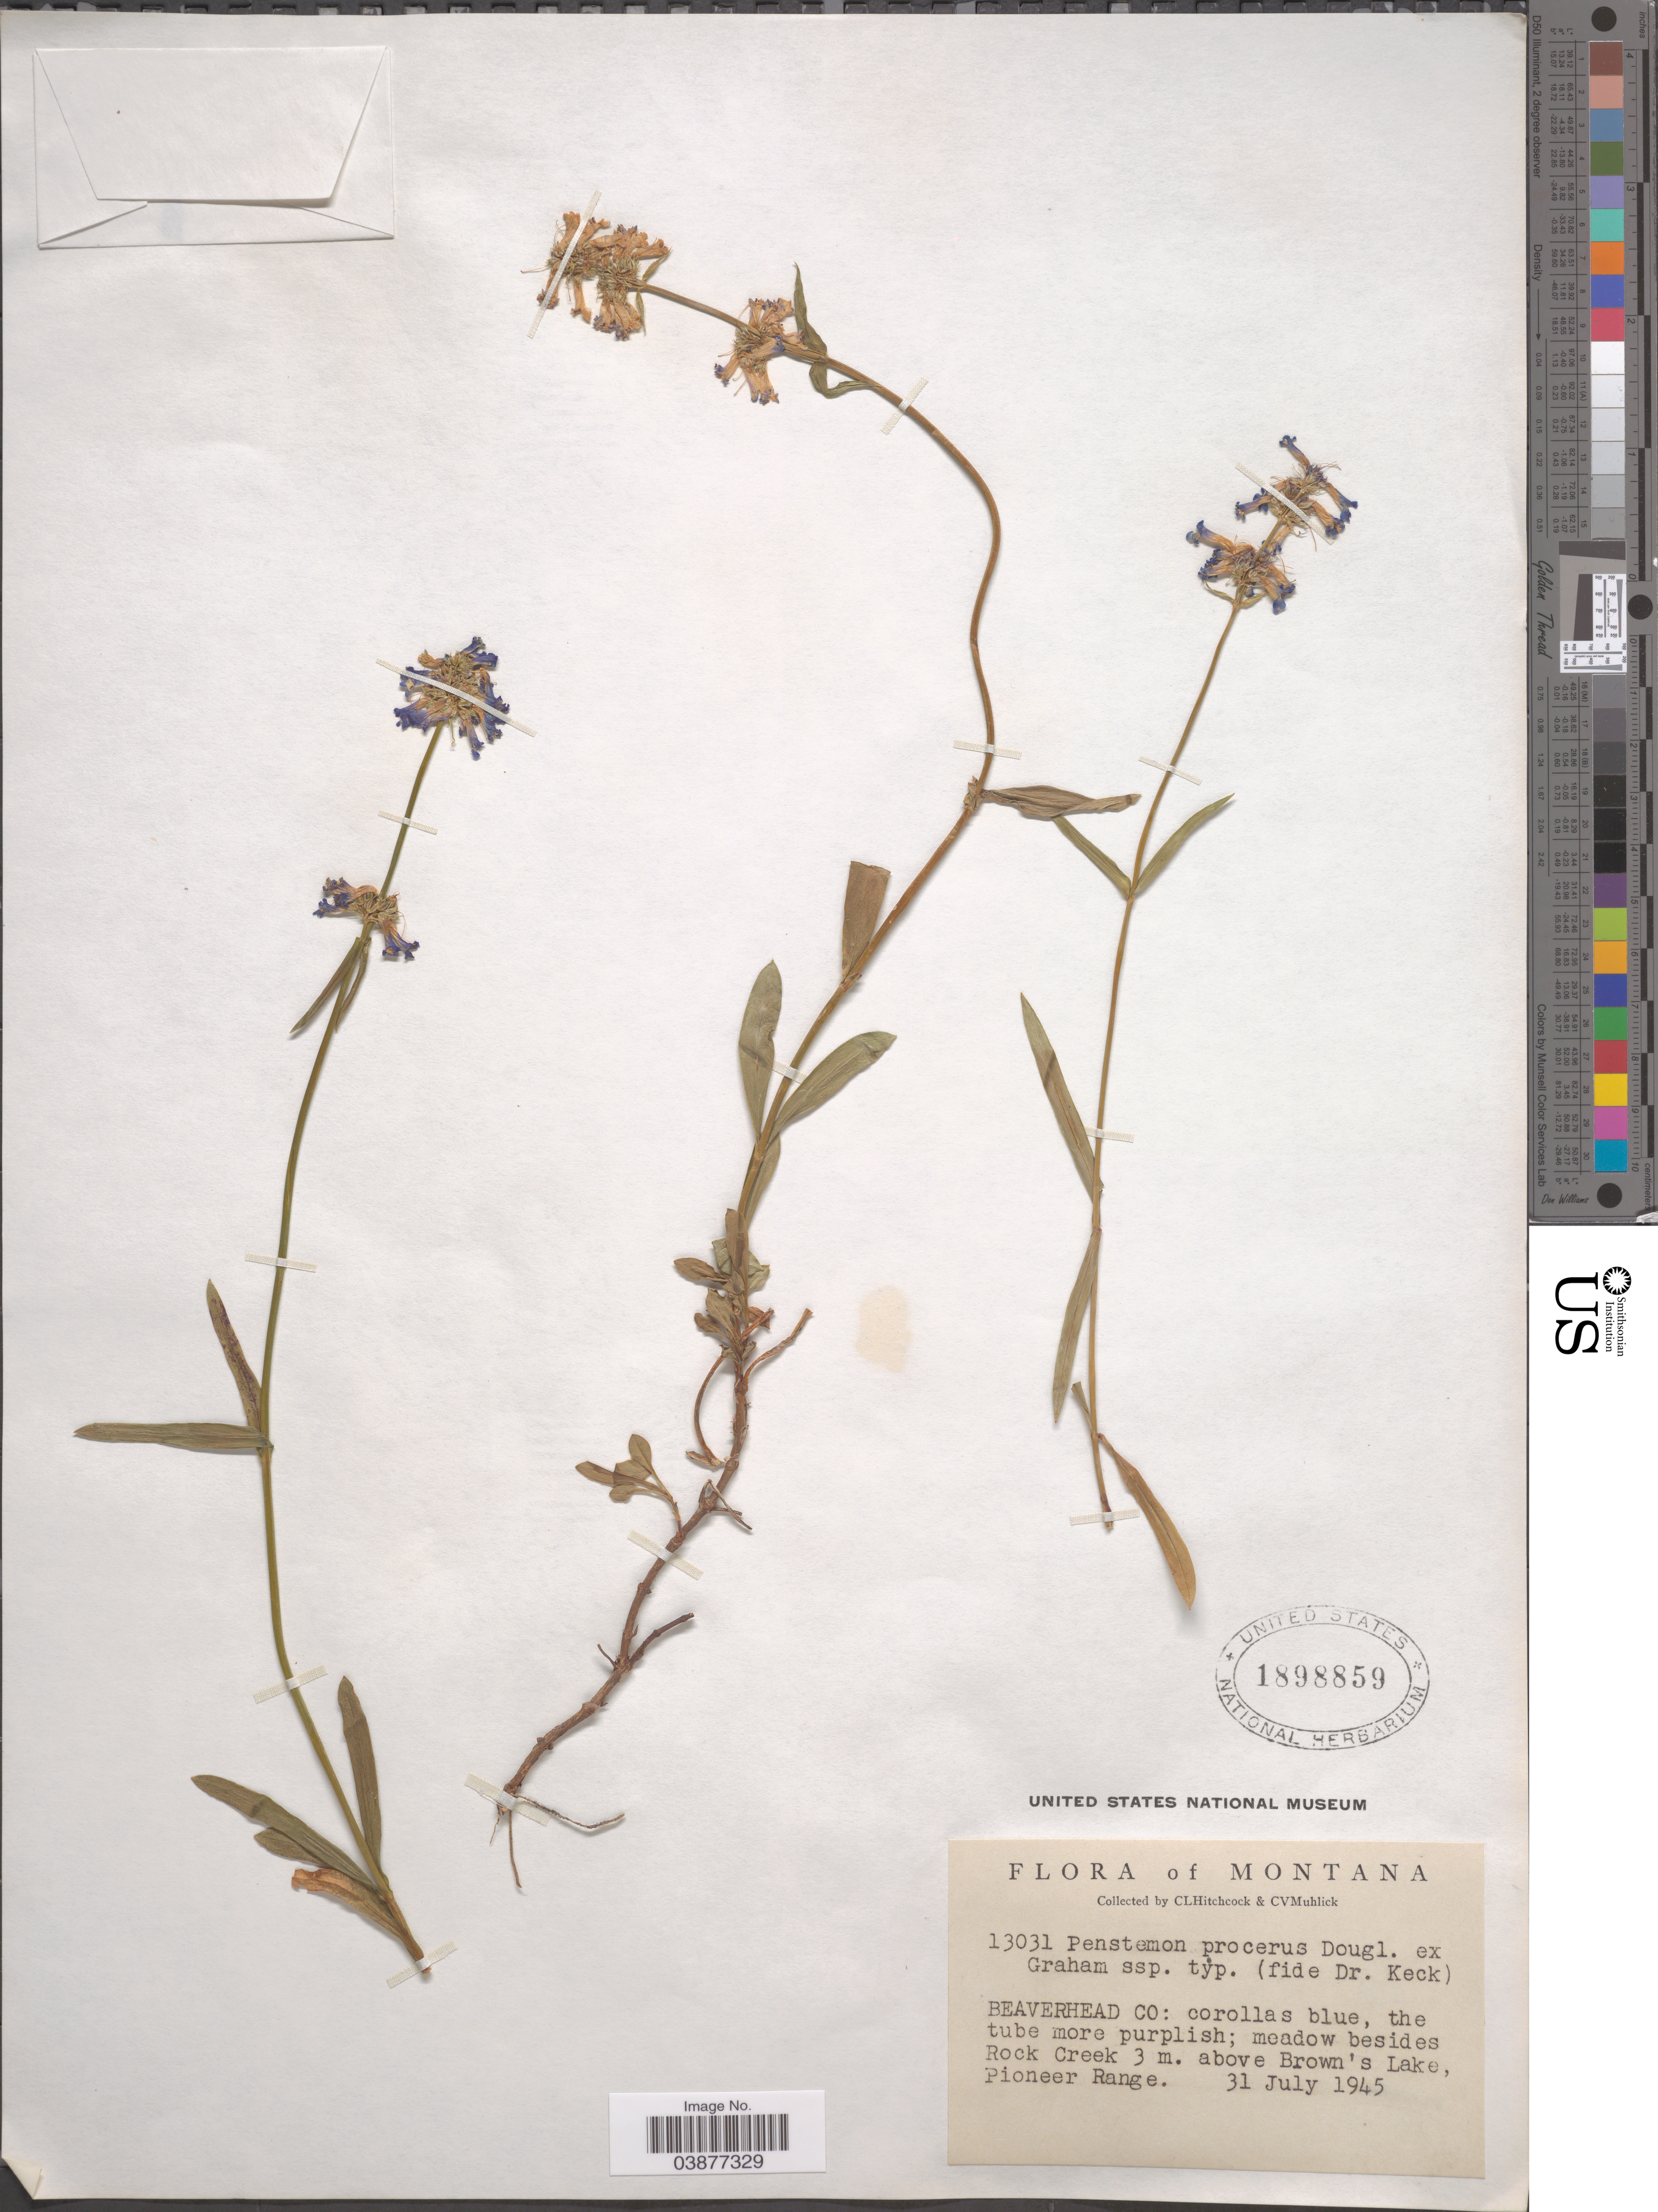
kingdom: Plantae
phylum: Tracheophyta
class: Magnoliopsida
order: Lamiales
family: Plantaginaceae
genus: Penstemon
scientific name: Penstemon procerus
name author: Douglas ex Graham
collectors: C. L. Hitchcock & C. V. Muhlick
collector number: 13031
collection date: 1945-07-31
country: United States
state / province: Montana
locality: Beaverhead Co: meadow besides Rock Creek 3 m. above Brown's Lake, Pioneer Range.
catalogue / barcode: US 1898859